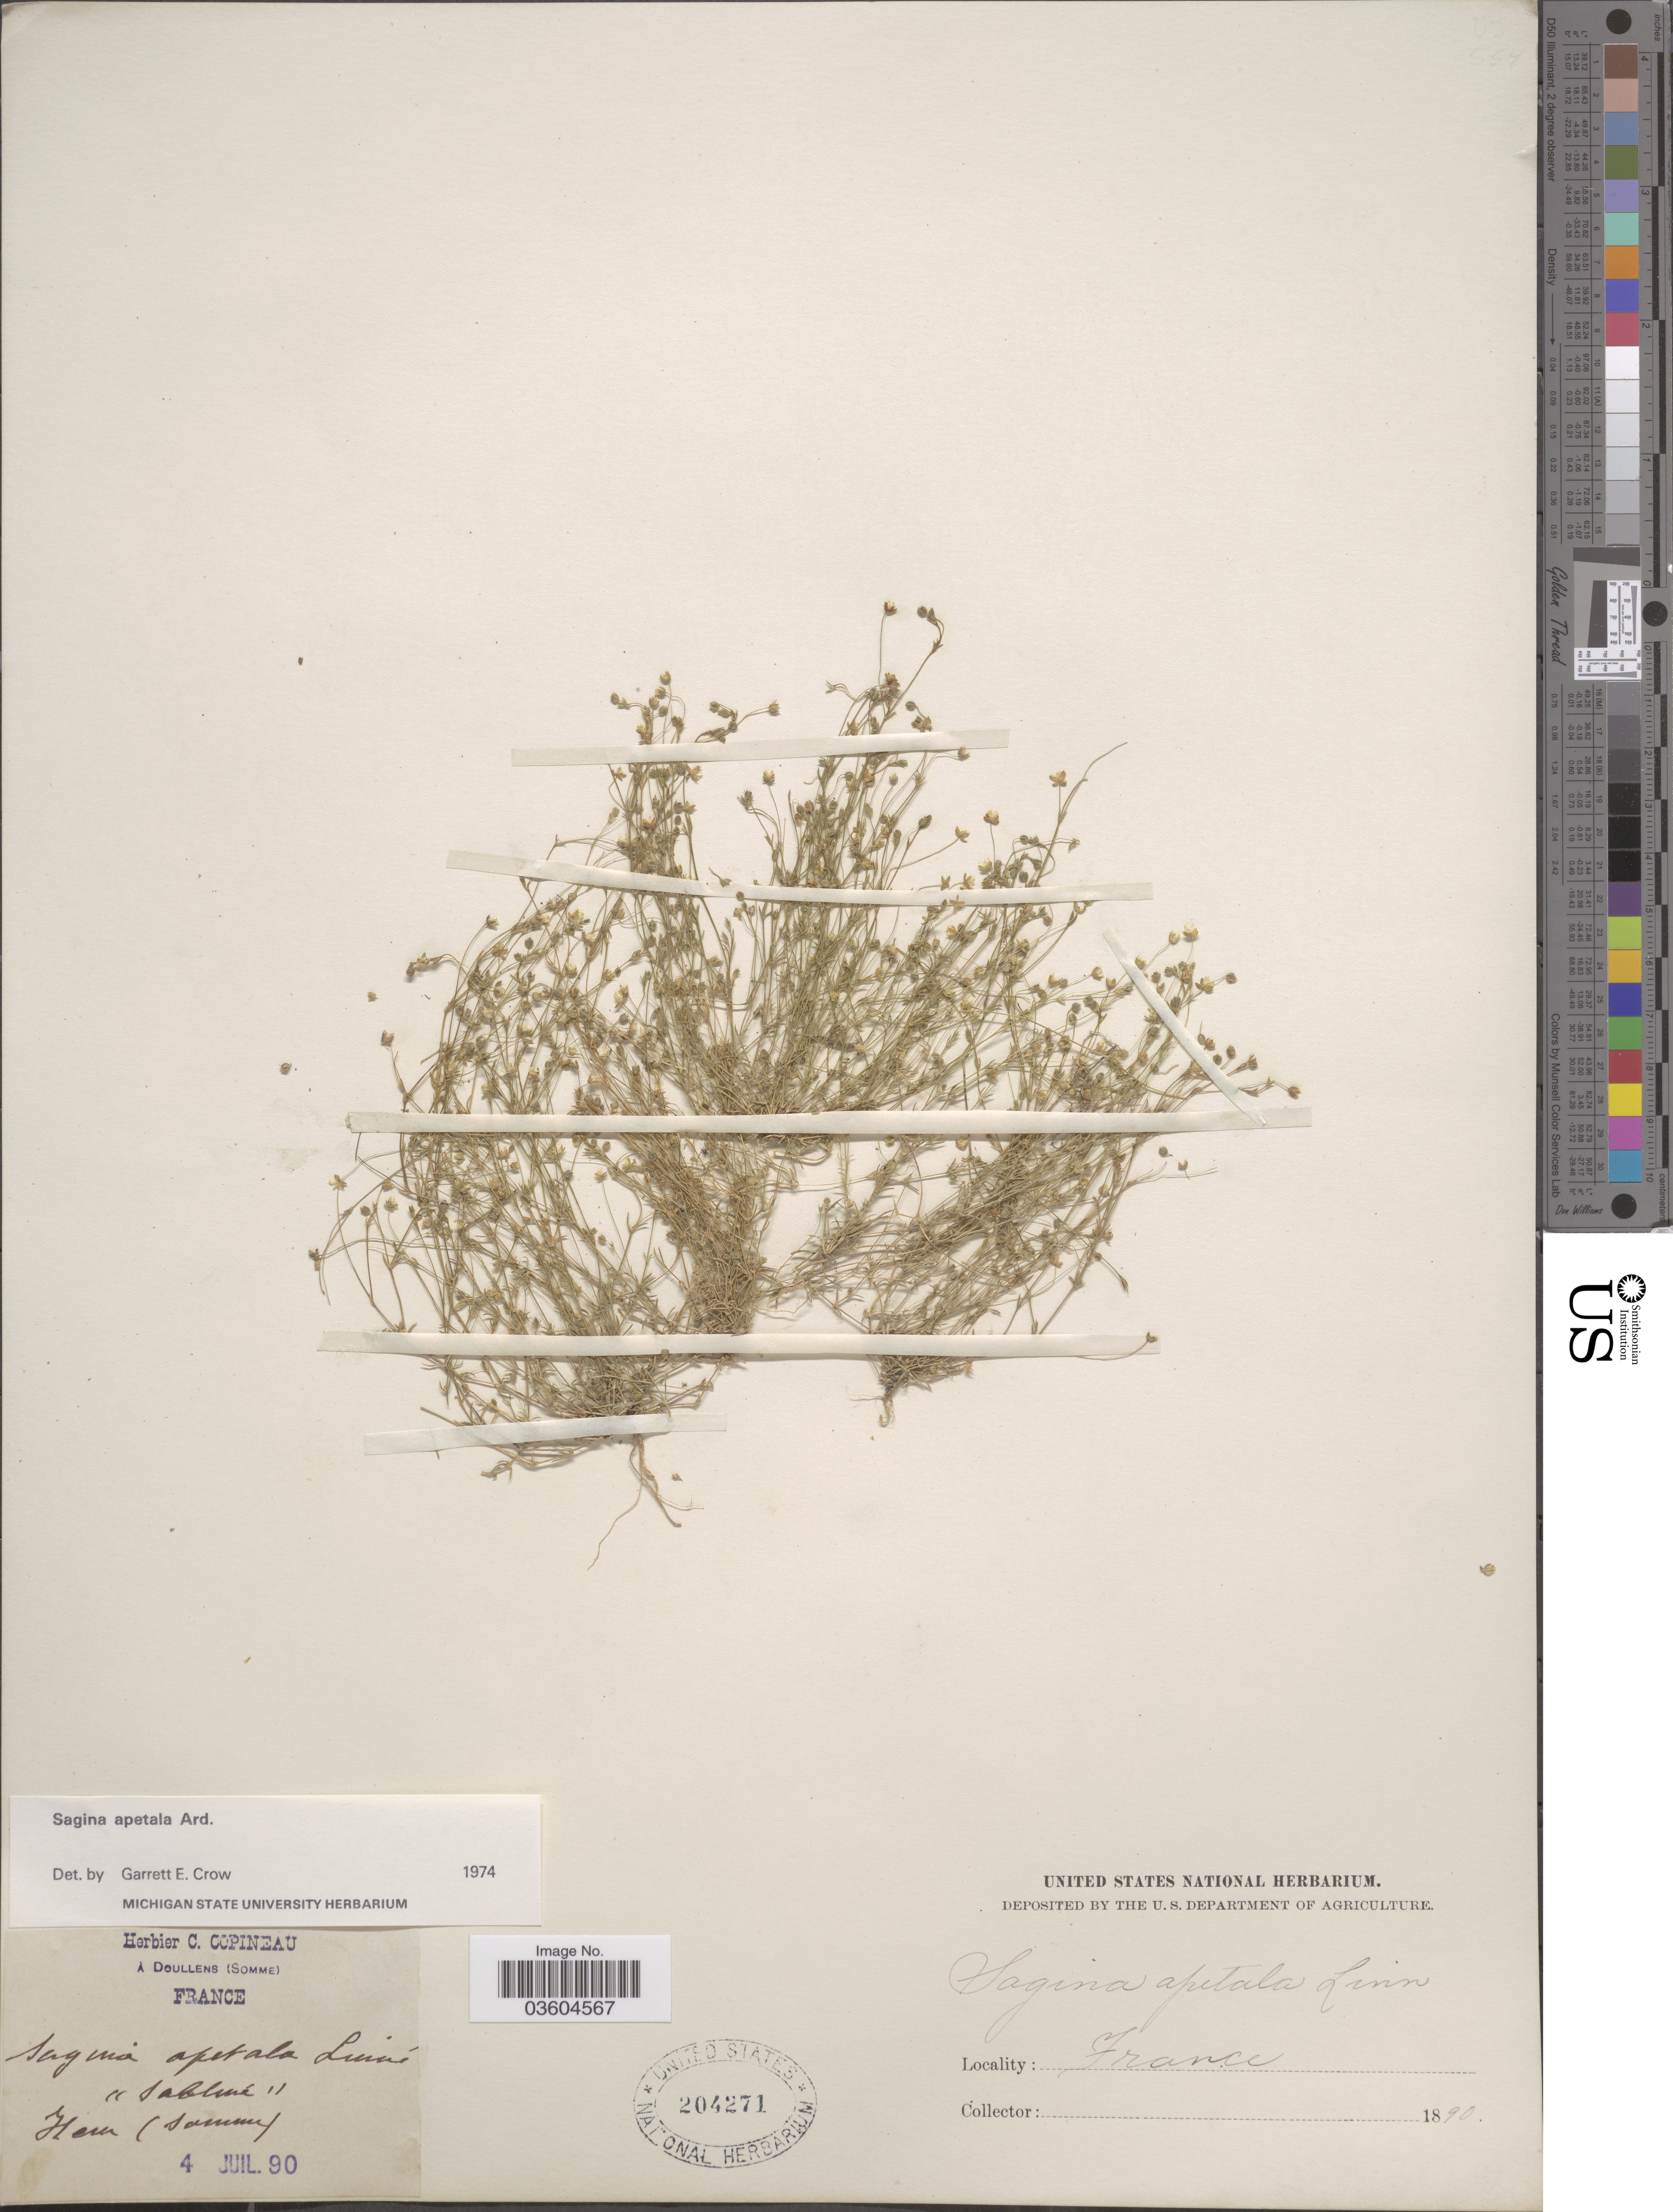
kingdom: Plantae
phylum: Tracheophyta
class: Magnoliopsida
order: Caryophyllales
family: Caryophyllaceae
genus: Sagina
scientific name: Sagina apetala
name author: Ard.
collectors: ex herb. C. Copineau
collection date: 1890-07-04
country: France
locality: Hem (somme).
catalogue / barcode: US 204271